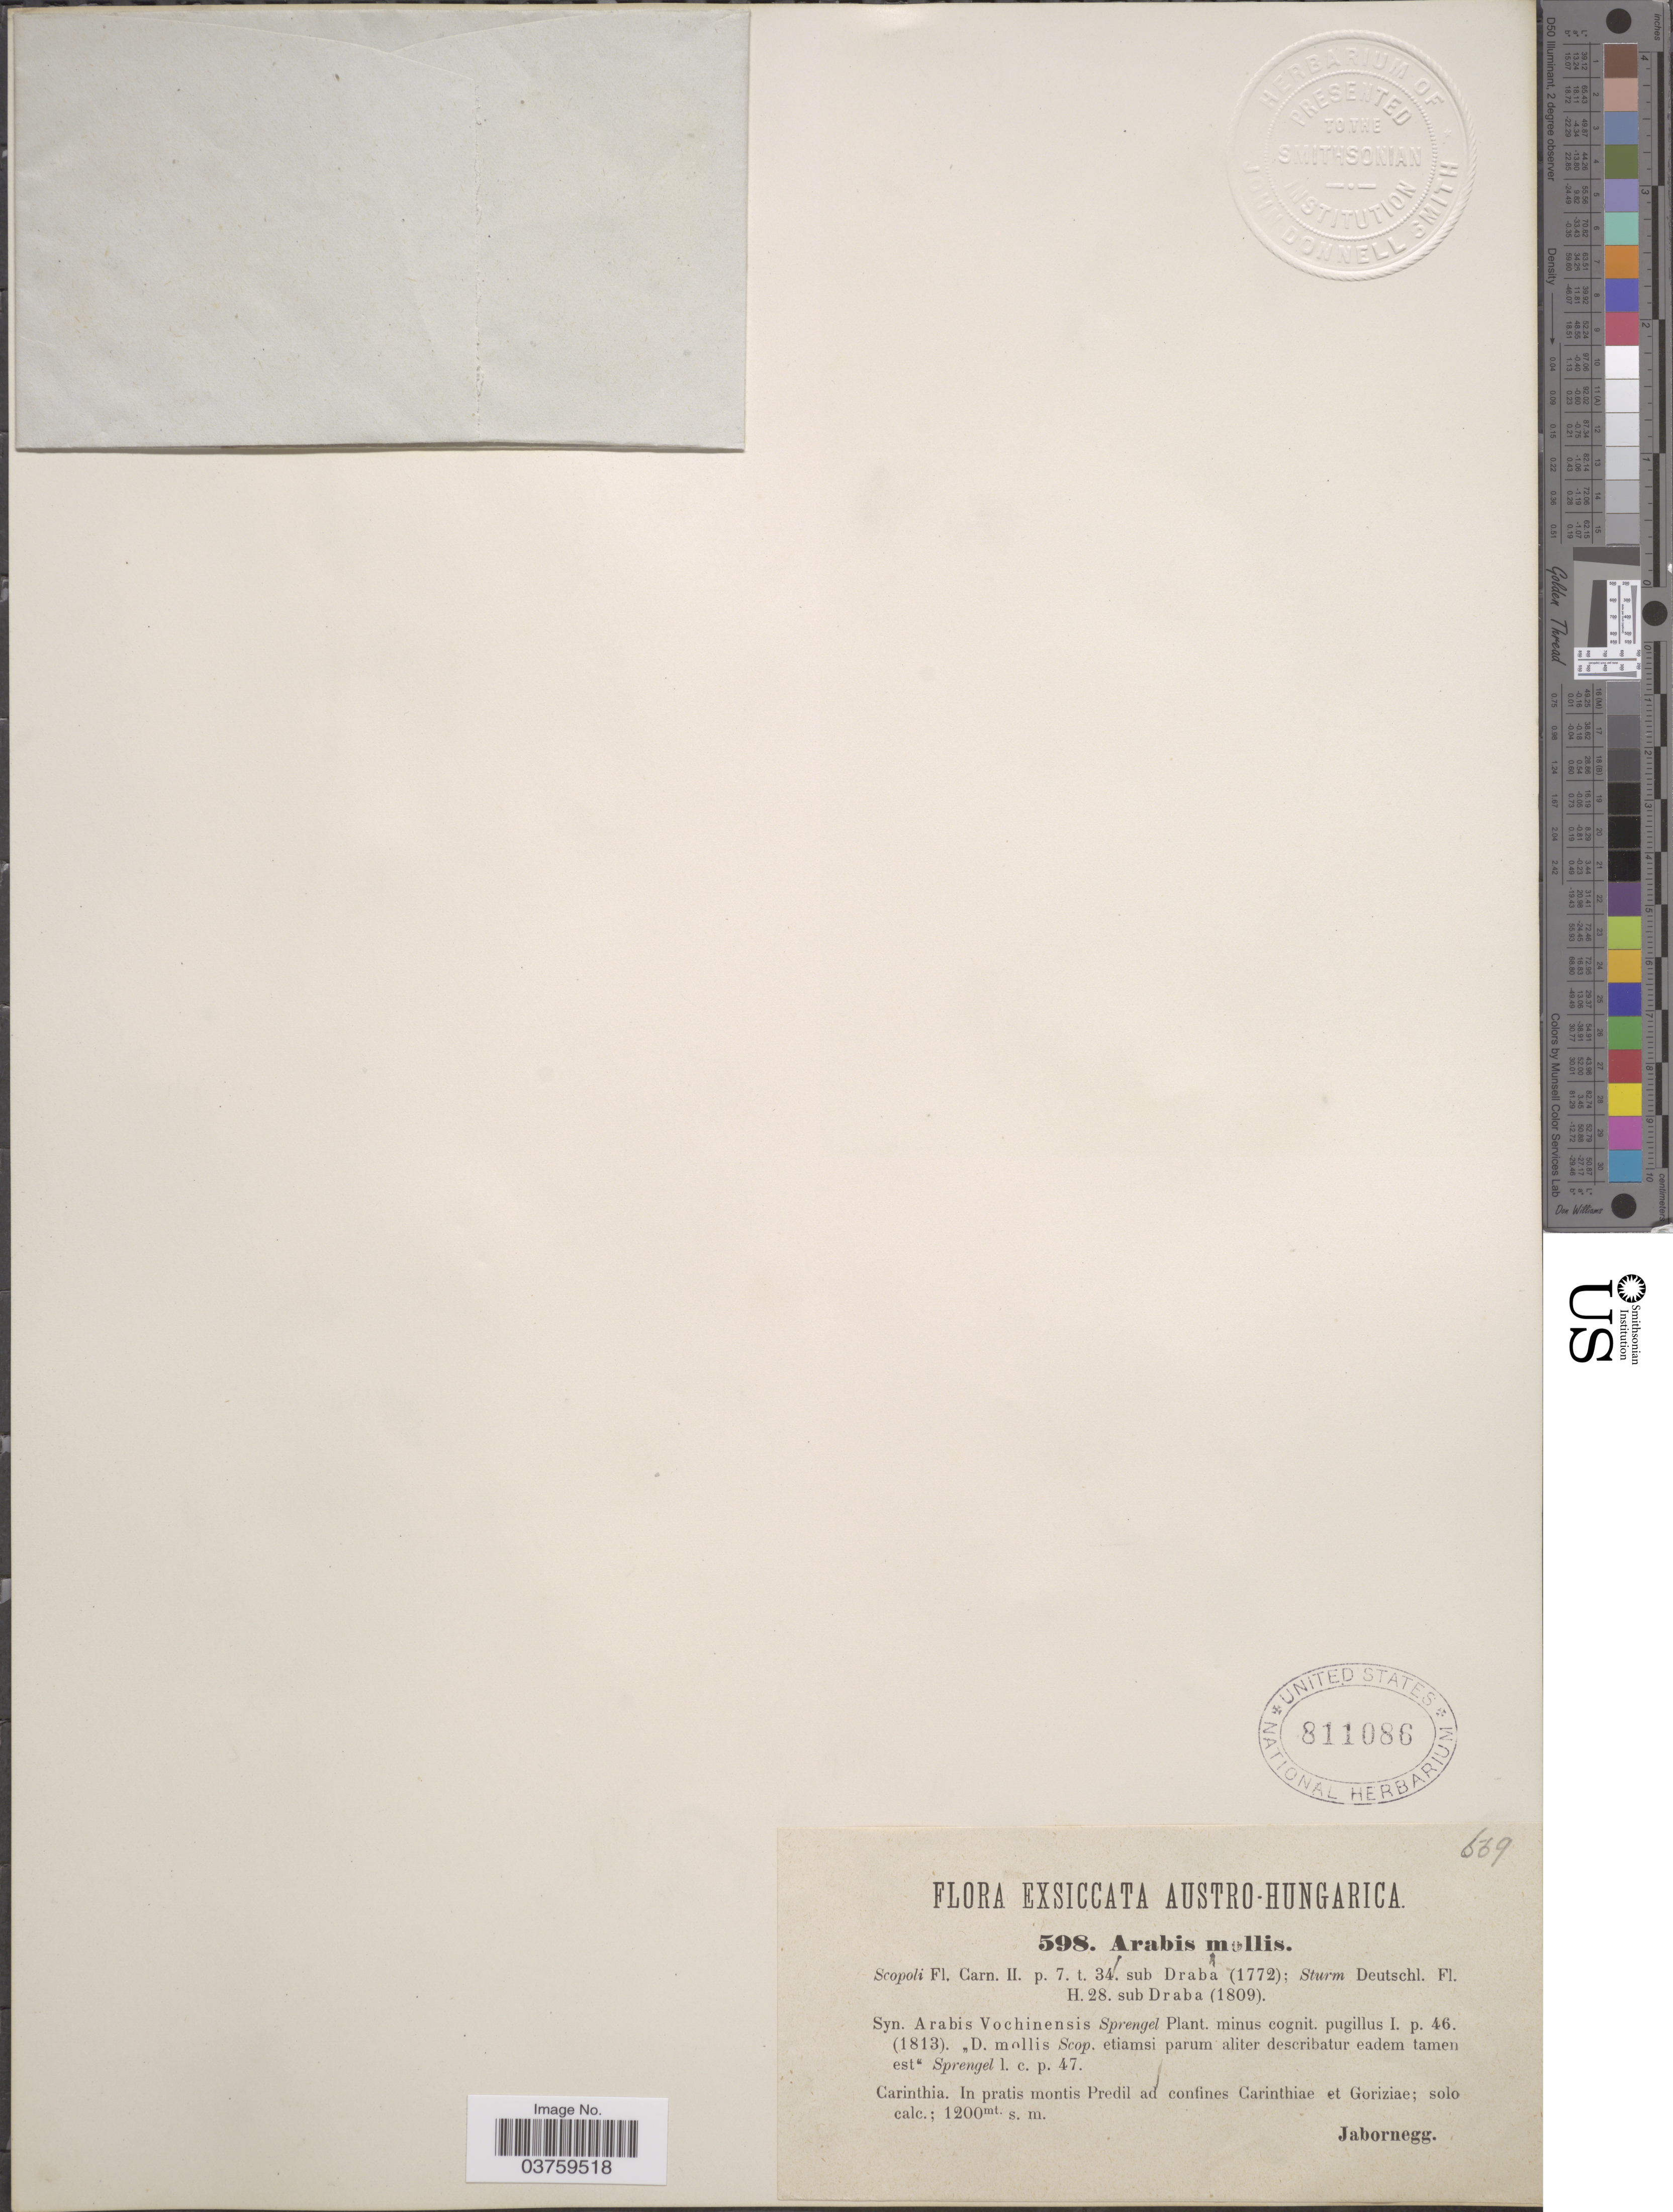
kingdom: Plantae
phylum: Tracheophyta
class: Magnoliopsida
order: Brassicales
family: Brassicaceae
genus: Arabis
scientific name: Arabis mollis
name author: Steven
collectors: Jabornegg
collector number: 598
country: Hungary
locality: Austro-Hungarica. Carinthia. In pratis montis Predil ad confines Carinthiae et Goriziae. solo calc.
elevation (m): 1200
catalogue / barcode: US 811086